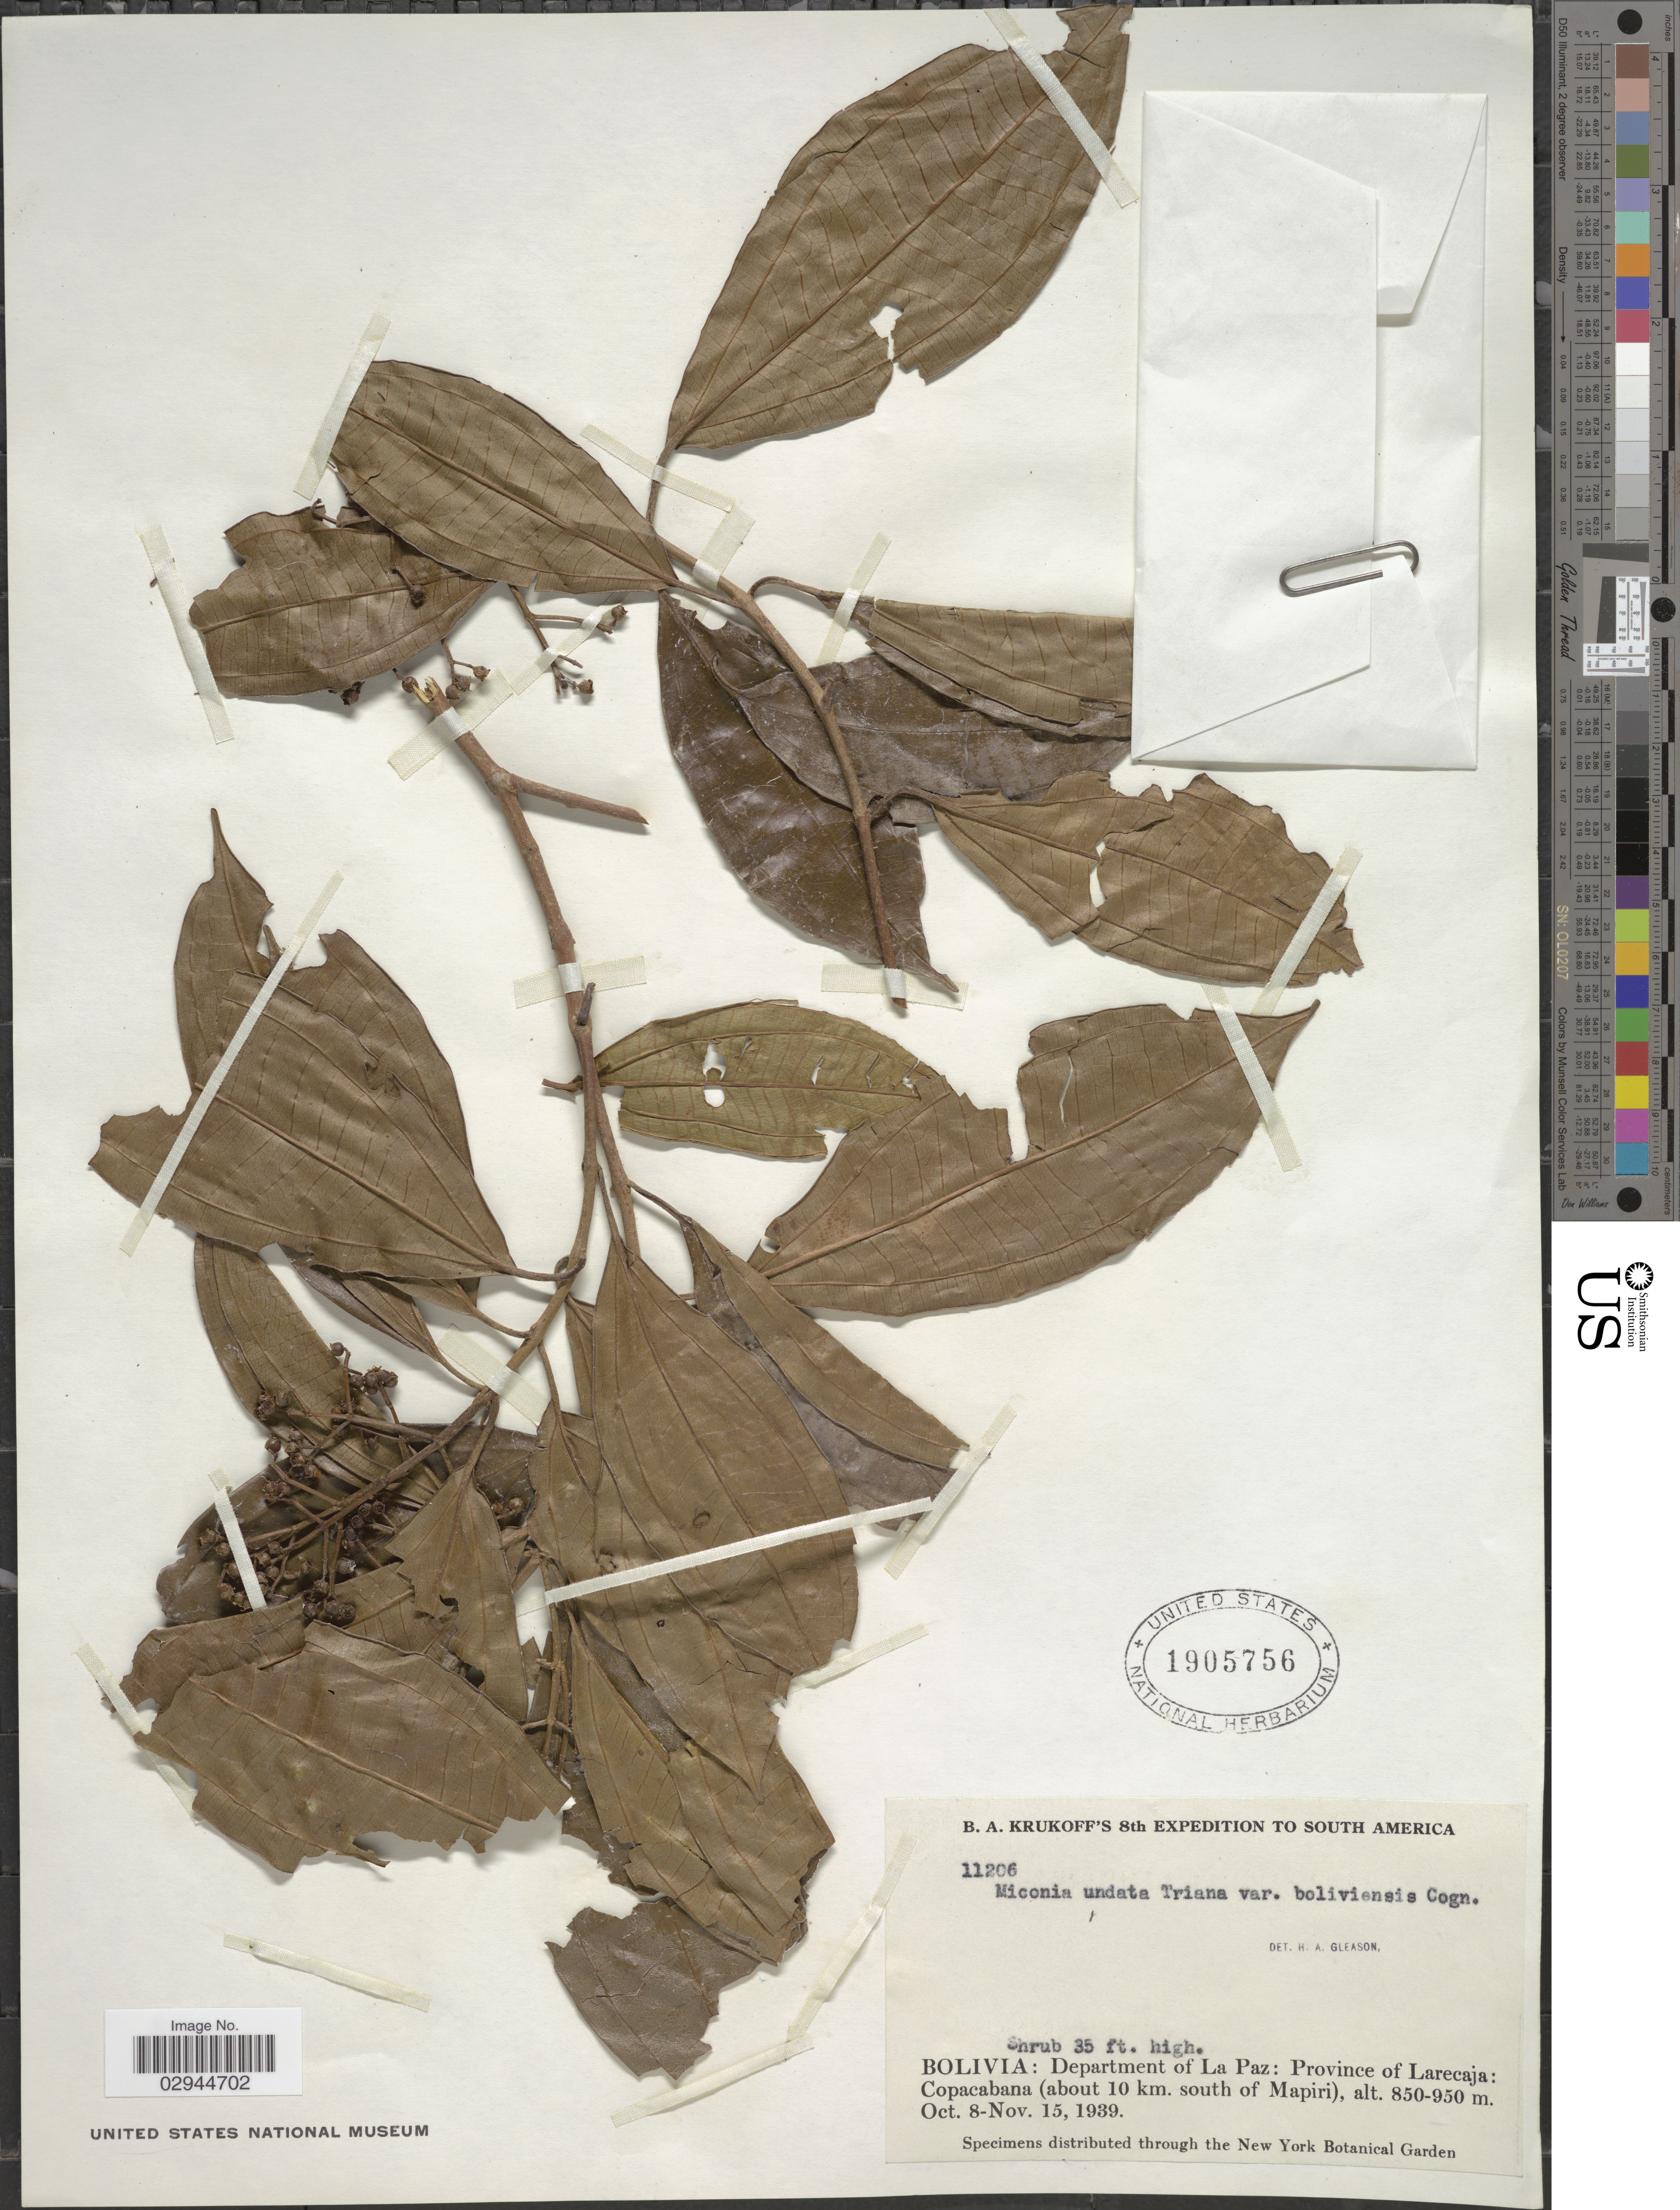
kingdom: Plantae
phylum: Tracheophyta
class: Magnoliopsida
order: Myrtales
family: Melastomataceae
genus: Miconia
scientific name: Miconia undata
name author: Triana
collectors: B. A. Krukoff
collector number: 11206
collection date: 1939-10-08/1939-11-15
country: Bolivia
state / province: La Paz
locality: Department of La Paz, Province of Larecaja, Copacabana (about 10 km. south of Mapiri).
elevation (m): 850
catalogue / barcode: US 1905756